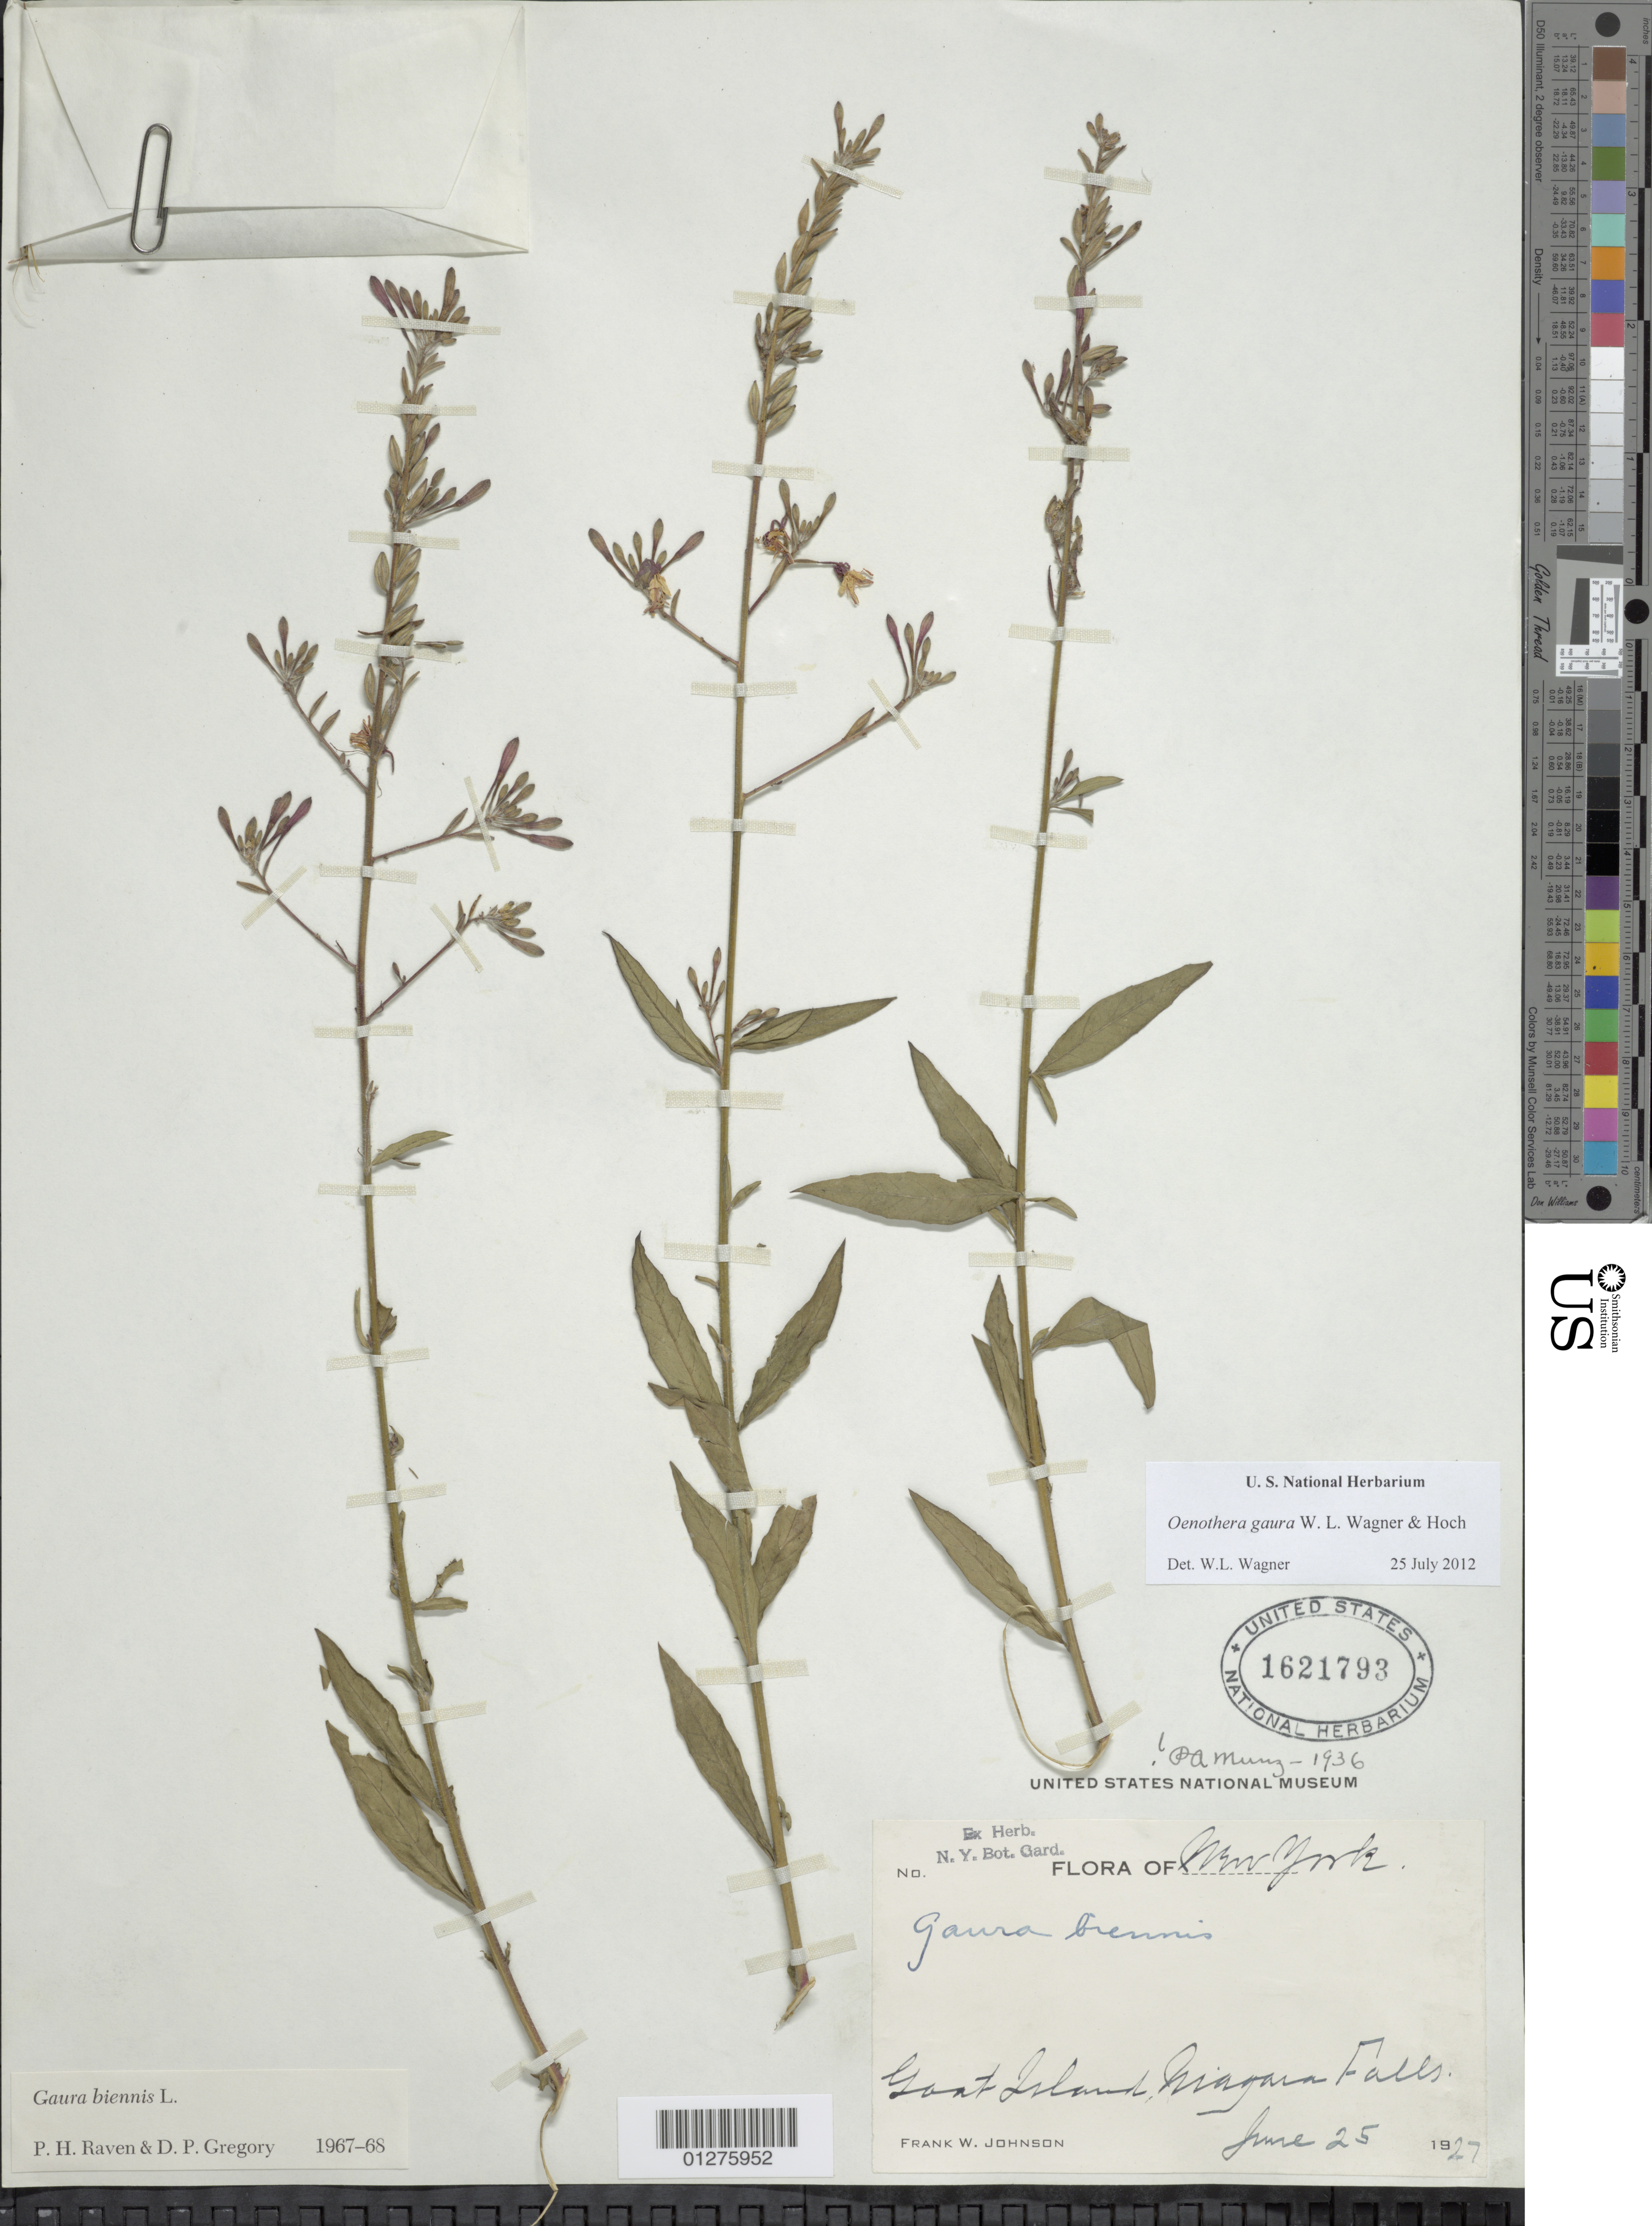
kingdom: Plantae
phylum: Tracheophyta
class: Magnoliopsida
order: Myrtales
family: Onagraceae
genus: Oenothera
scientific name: Oenothera gaura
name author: W.L. Wagner & Hoch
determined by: Wagner, W. L., (BOT), Smithsonian Institution - National Museum of Natural History (UNITED STATES)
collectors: F. W. Johnson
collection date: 1927-06-25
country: United States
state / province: New York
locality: Goat Island, Niagra Falls.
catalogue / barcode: US 1621793